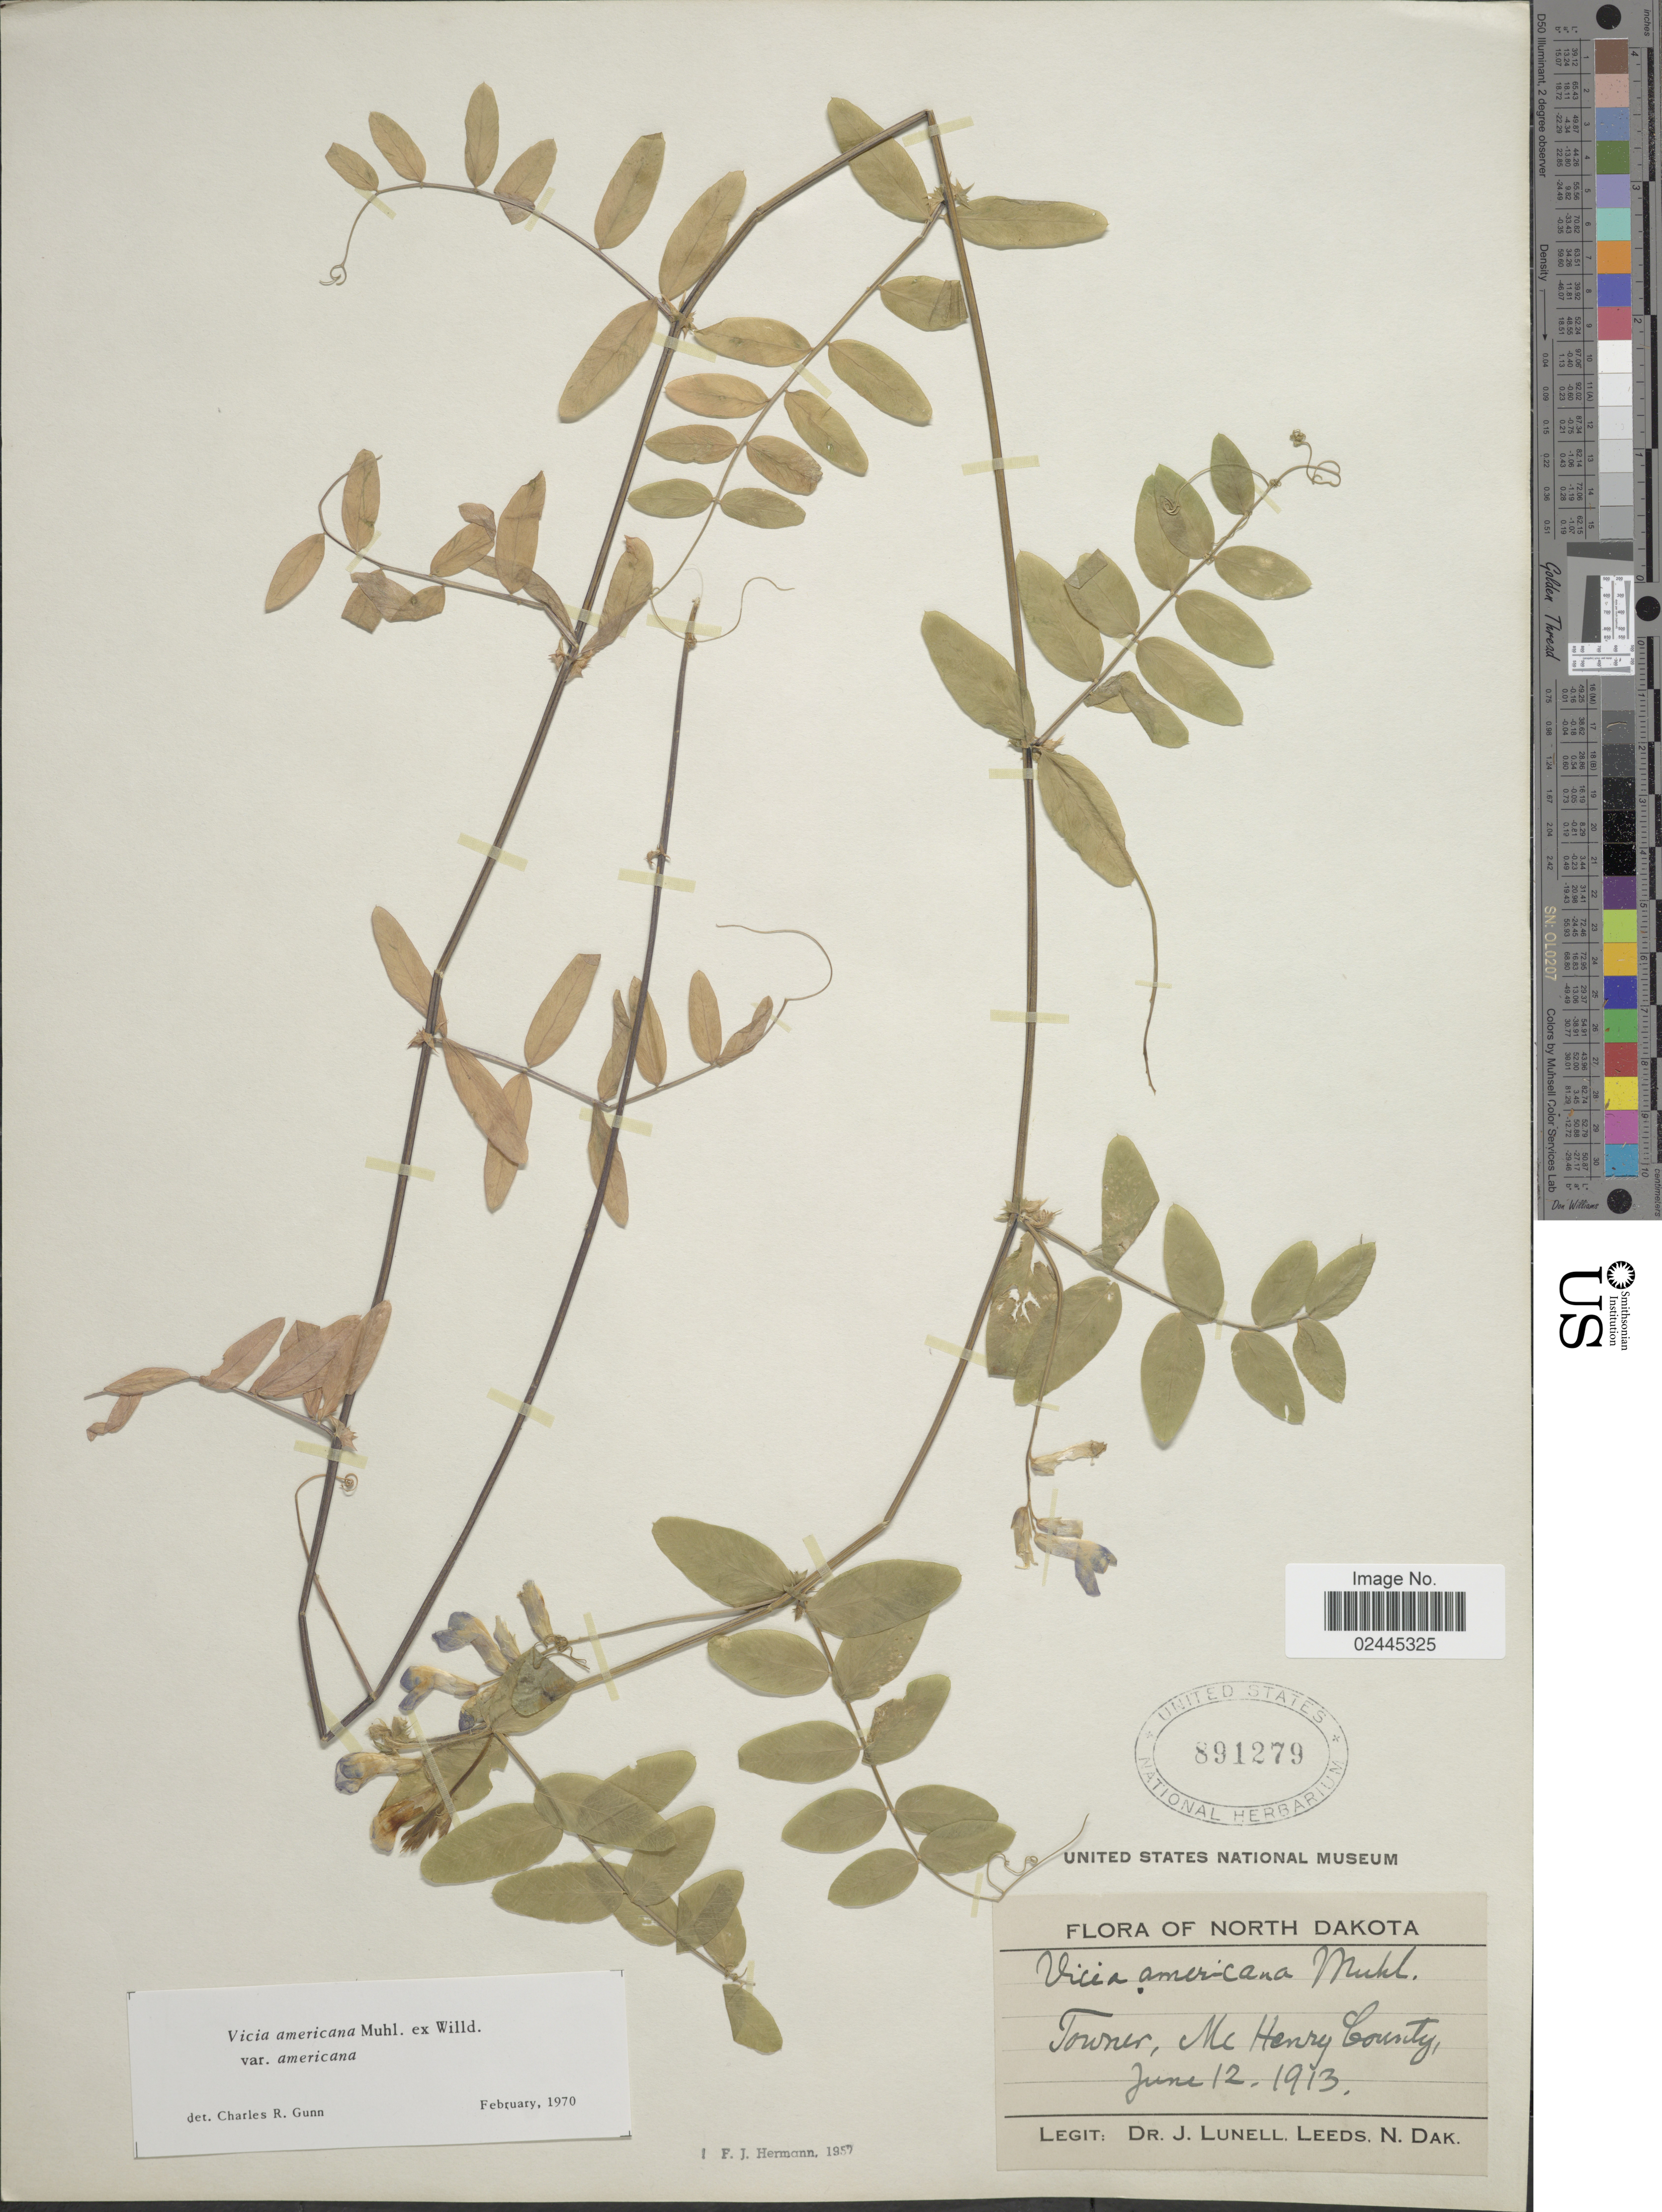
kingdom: Plantae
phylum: Tracheophyta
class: Magnoliopsida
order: Fabales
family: Fabaceae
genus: Vicia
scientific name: Vicia americana var. americana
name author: Muhl. ex Willd.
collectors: J. Lunell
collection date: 1913-06-12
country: United States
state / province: North Dakota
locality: Towner, Mc Henry County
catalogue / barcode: US 891279